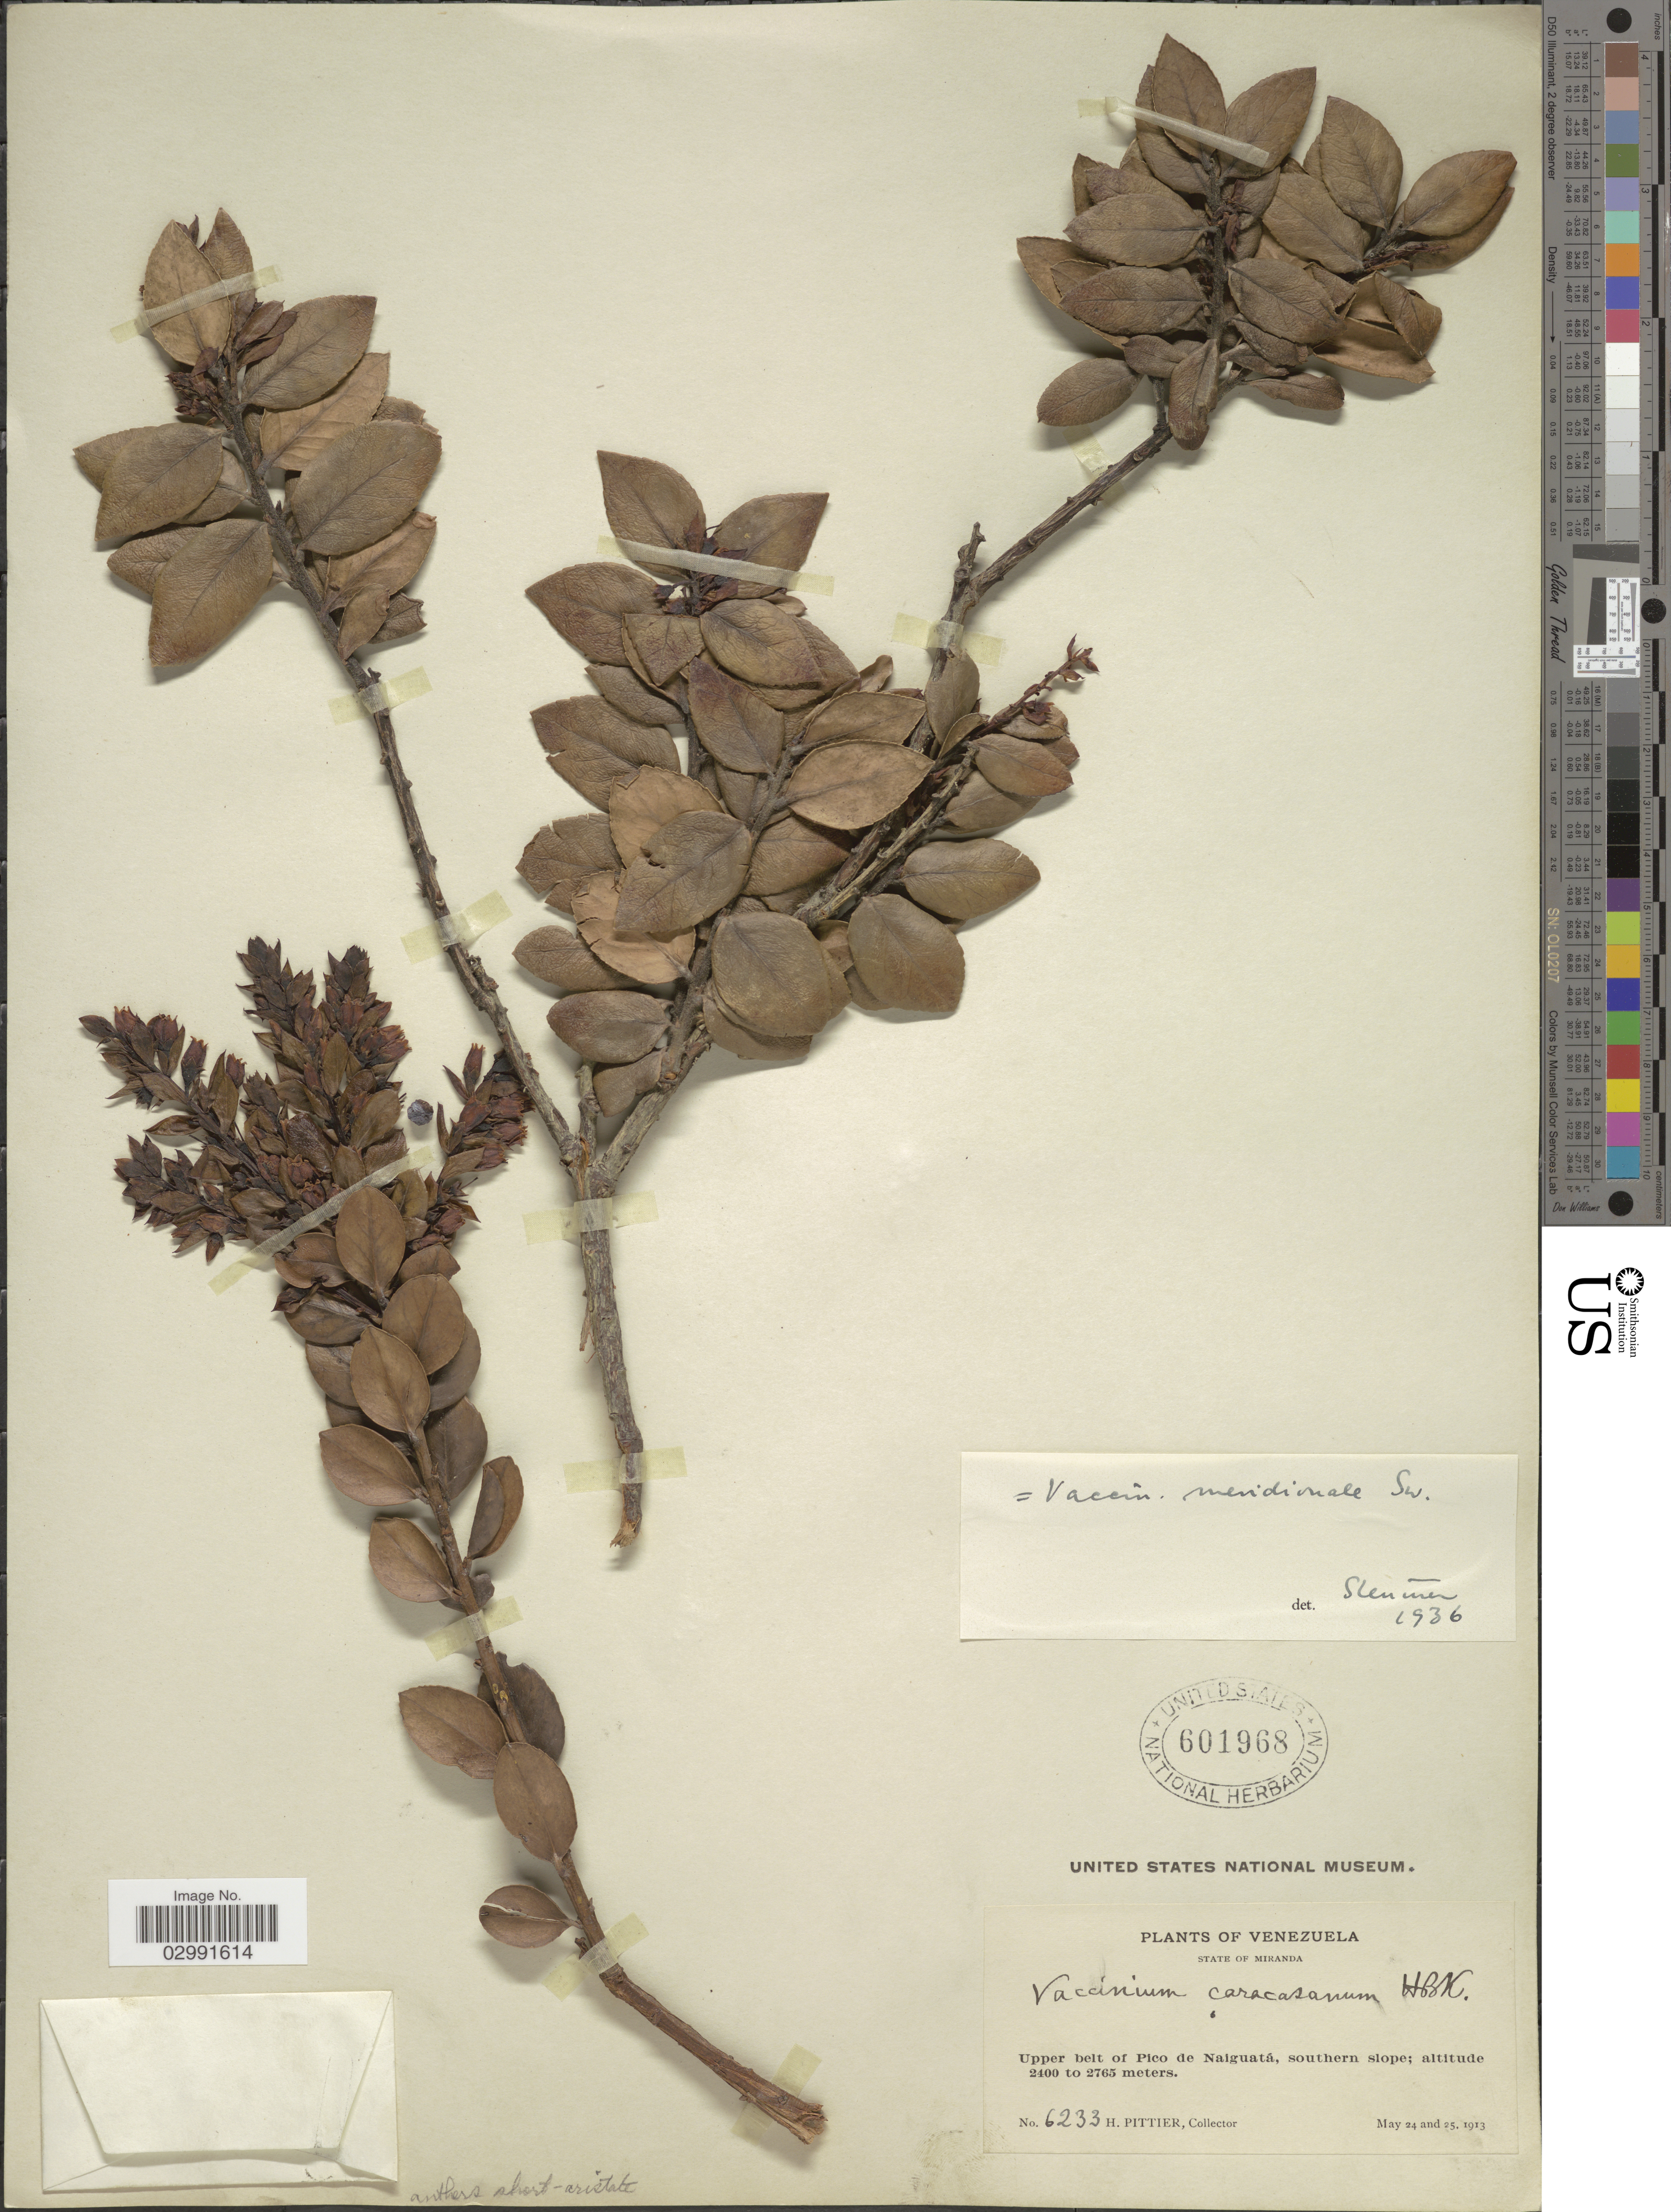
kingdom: Plantae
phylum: Tracheophyta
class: Magnoliopsida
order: Ericales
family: Ericaceae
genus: Vaccinium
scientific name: Vaccinium meridionale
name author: Sw.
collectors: H. F. Pittier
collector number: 6233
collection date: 1913-05-24/1913-05-25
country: Venezuela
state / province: Miranda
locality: Upper belt of Pico de Naiguatá, southern slope.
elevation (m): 2400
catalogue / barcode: US 601968